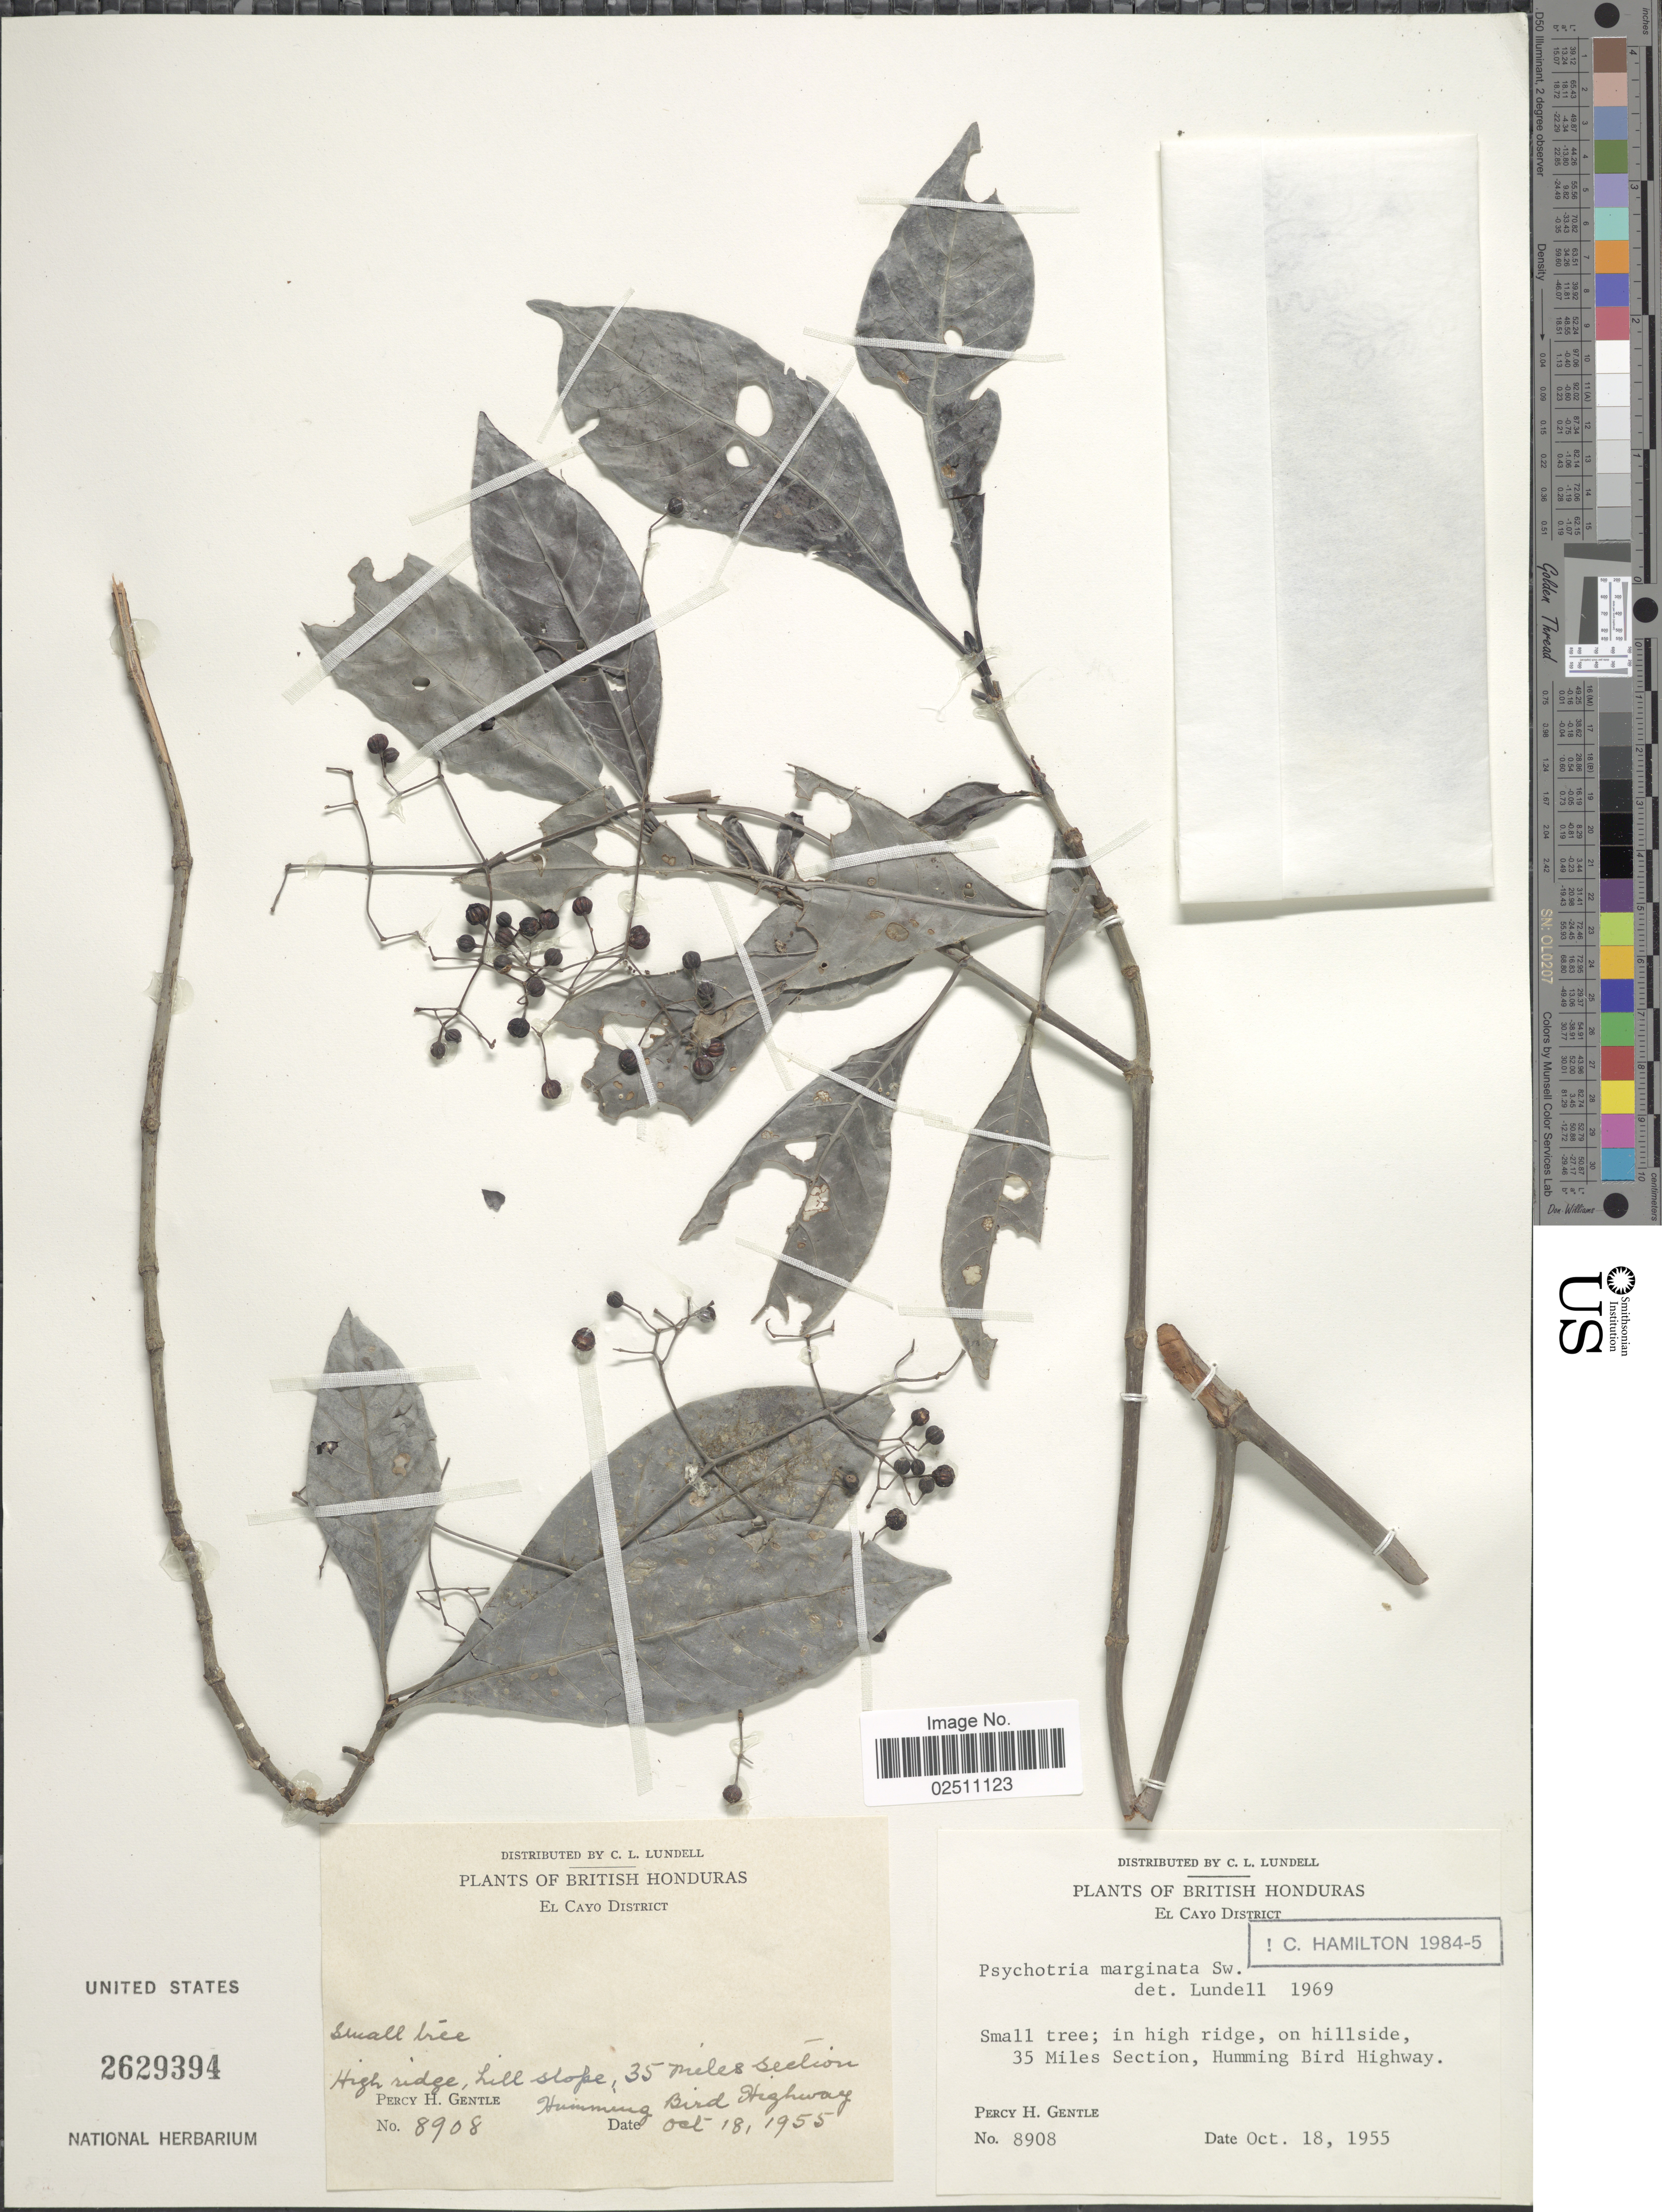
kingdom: Plantae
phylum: Tracheophyta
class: Magnoliopsida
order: Gentianales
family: Rubiaceae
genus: Psychotria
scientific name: Psychotria marginata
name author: Sw.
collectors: P. H. Gentle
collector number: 8908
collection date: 1955-10-18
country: Belize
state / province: Cayo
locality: British Honduras, El Cayo District, in high ridge, on hillside, 35 Miles Section, Humming Bird Highway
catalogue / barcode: US 2629394